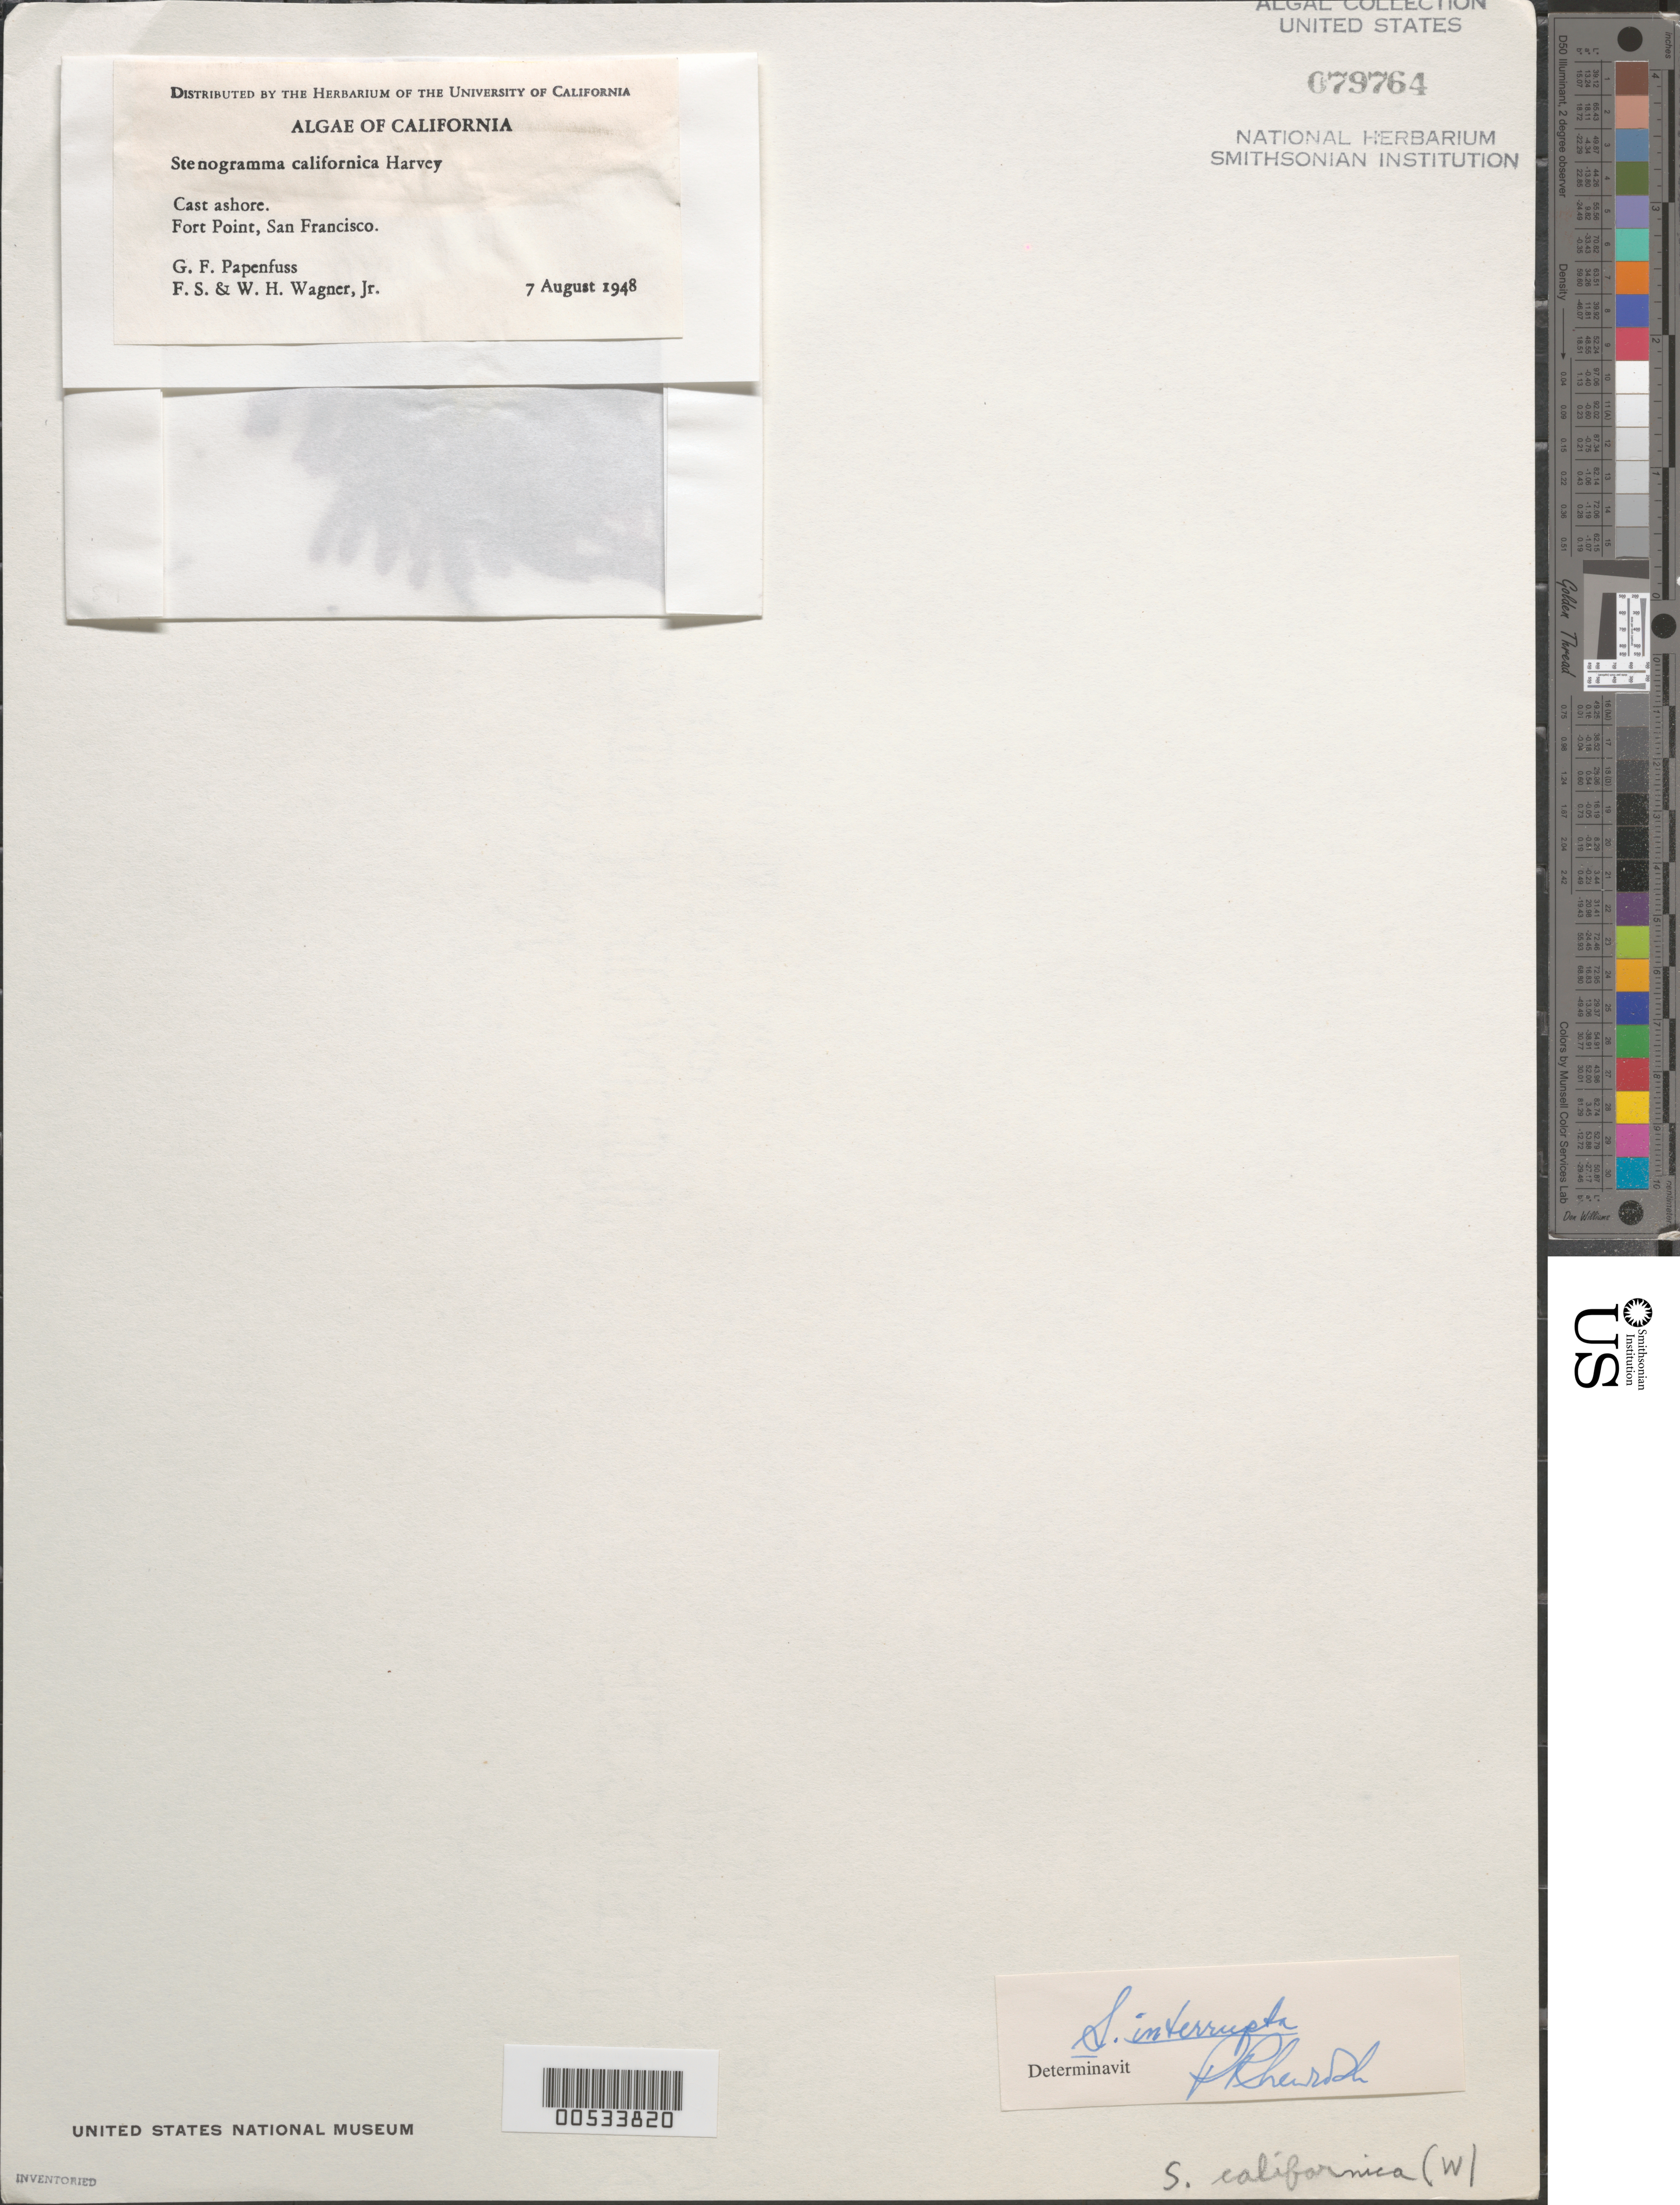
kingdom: Plantae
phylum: Rhodophyta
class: Florideophyceae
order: Gigartinales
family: Phyllophoraceae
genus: Stenogramma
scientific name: Stenogramma interruptum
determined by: Newroth, P. R.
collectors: G. Papenfuss, F. S. Wagner & W. H. Wagner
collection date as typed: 07 Aug 1948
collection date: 1948-08-07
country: United States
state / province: California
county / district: San Francisco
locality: San Francisco, Fort Point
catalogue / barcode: US 79764